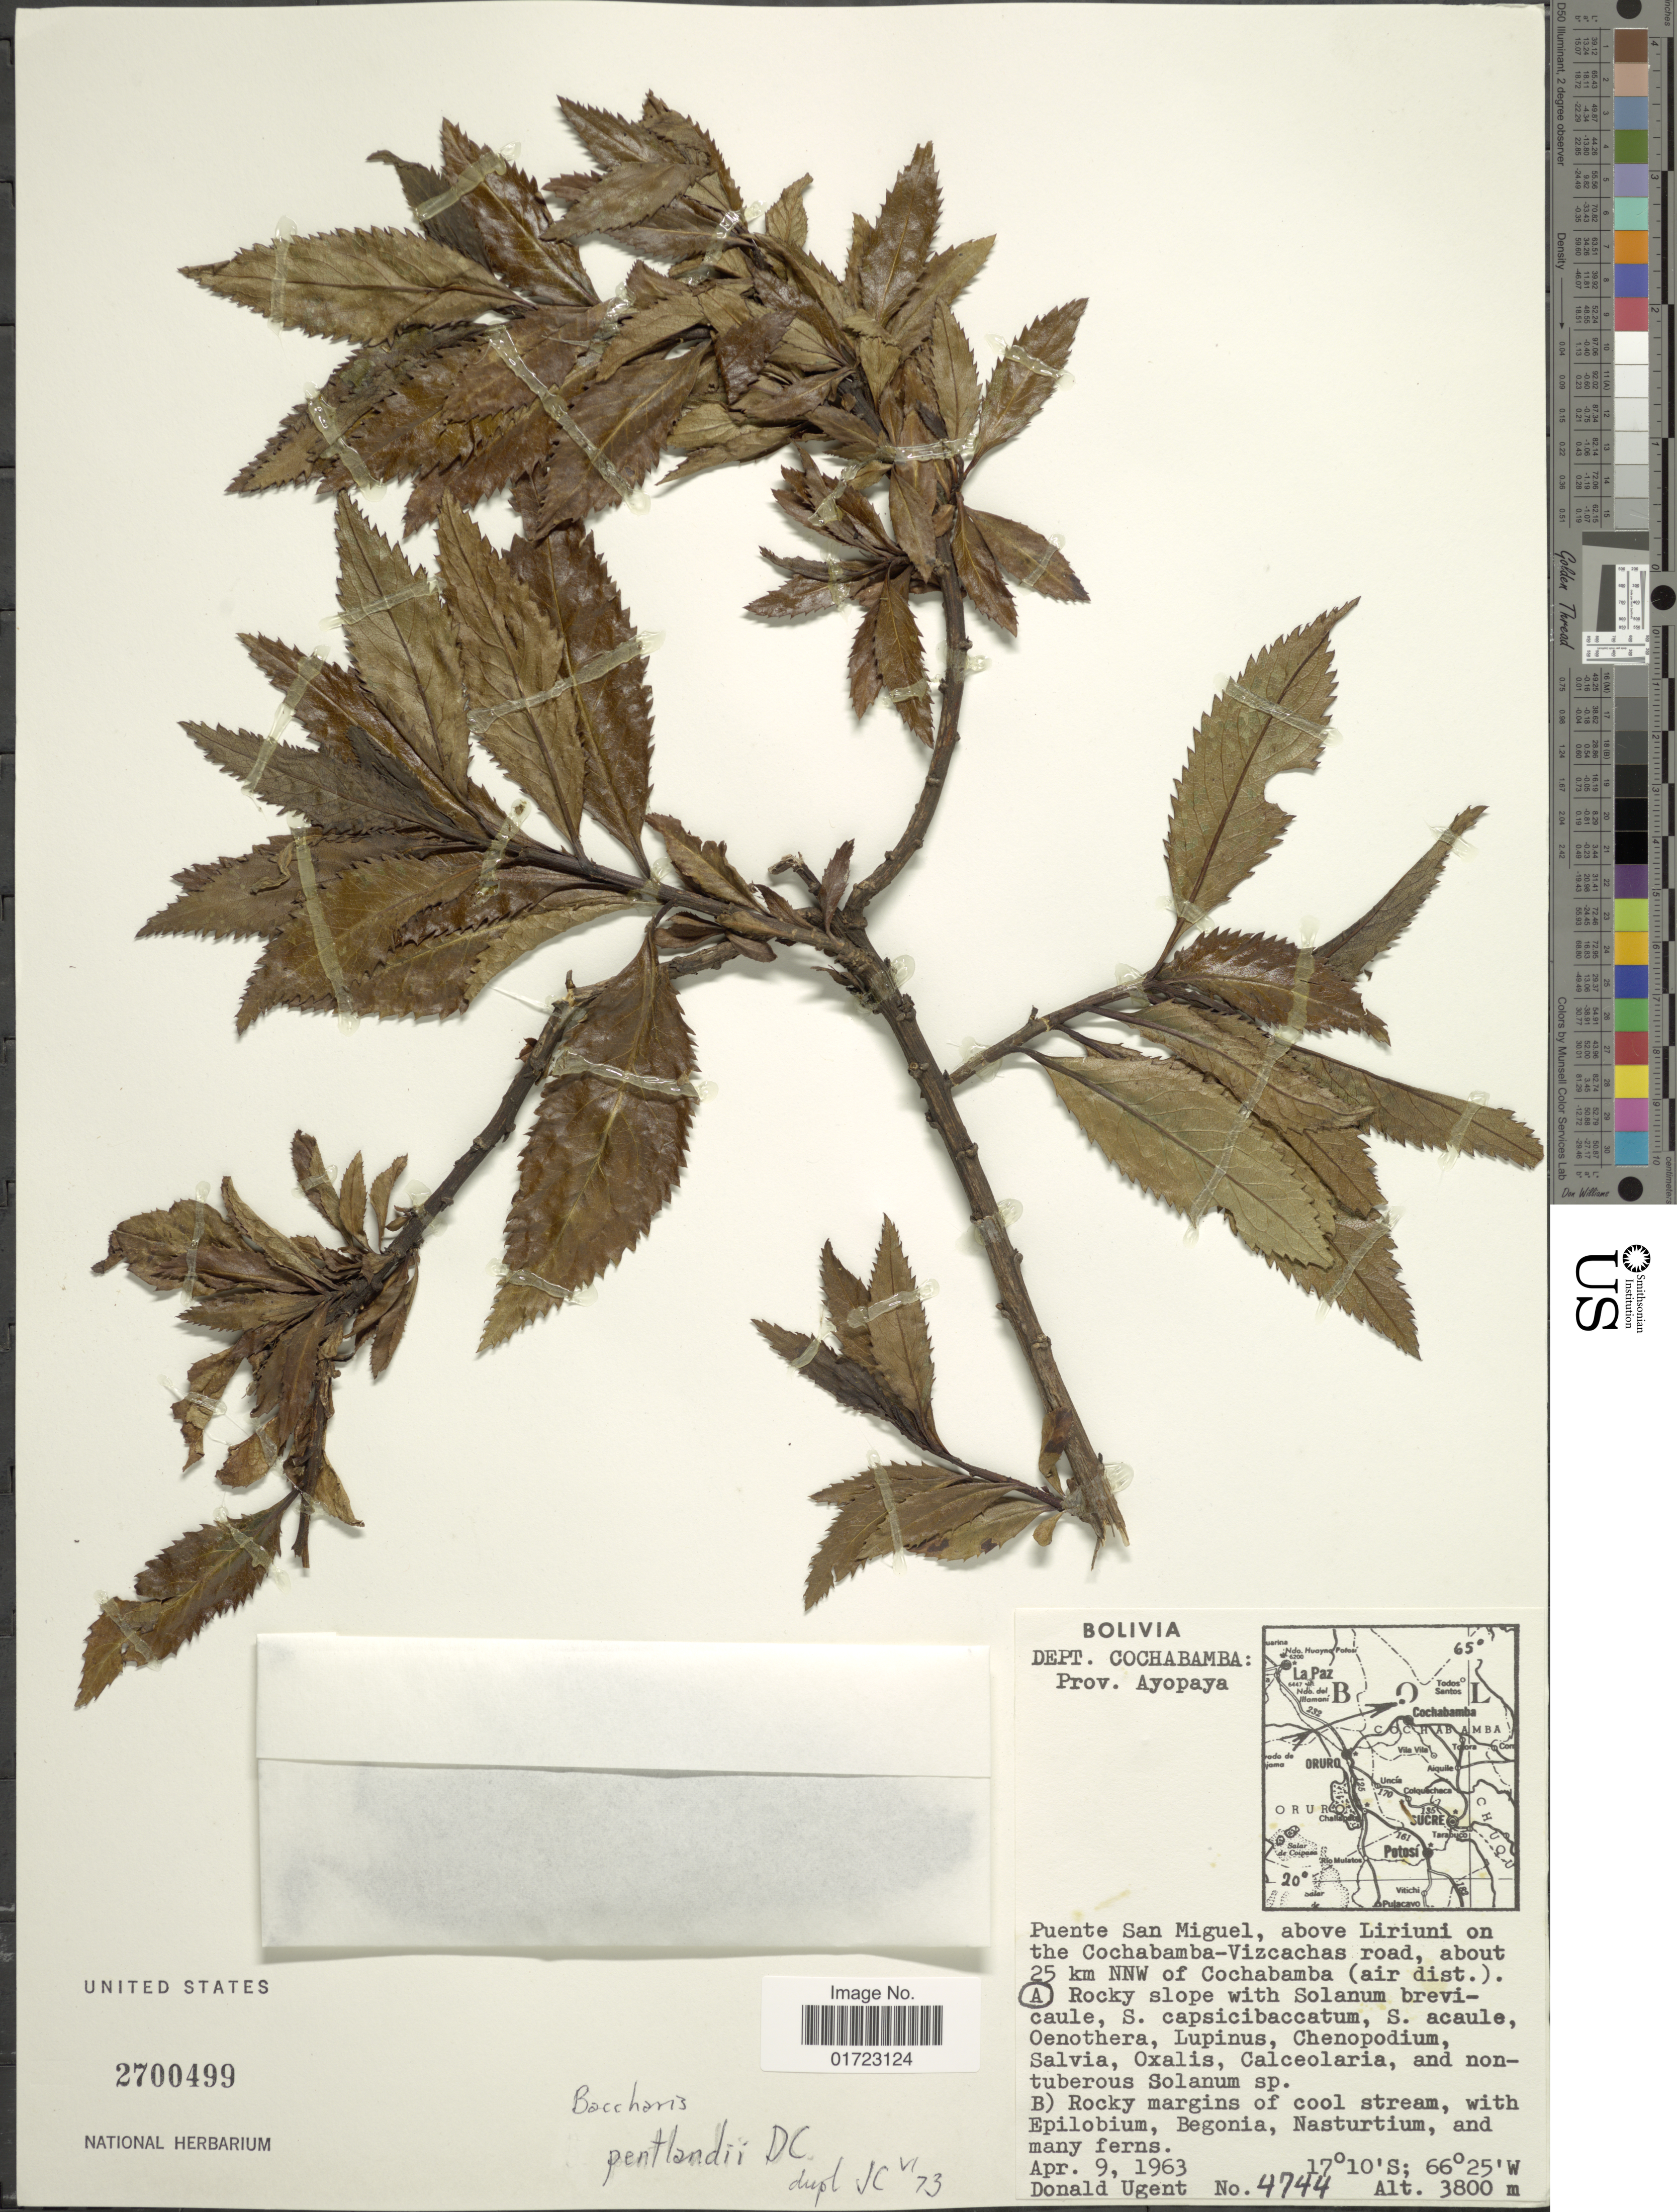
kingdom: Plantae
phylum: Tracheophyta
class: Magnoliopsida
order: Asterales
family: Asteraceae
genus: Baccharis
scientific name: Baccharis pentlandii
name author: DC.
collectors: D. Ugent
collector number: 4744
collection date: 1963-04-09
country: Bolivia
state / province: Cochabamba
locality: Prov. Ayopaya. Puente San Miguel, above Liriuni on the Cochabamba-VIzcachas road , about 25 km NNW of Cochabamba (air distr).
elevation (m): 3800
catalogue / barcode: US 2700499